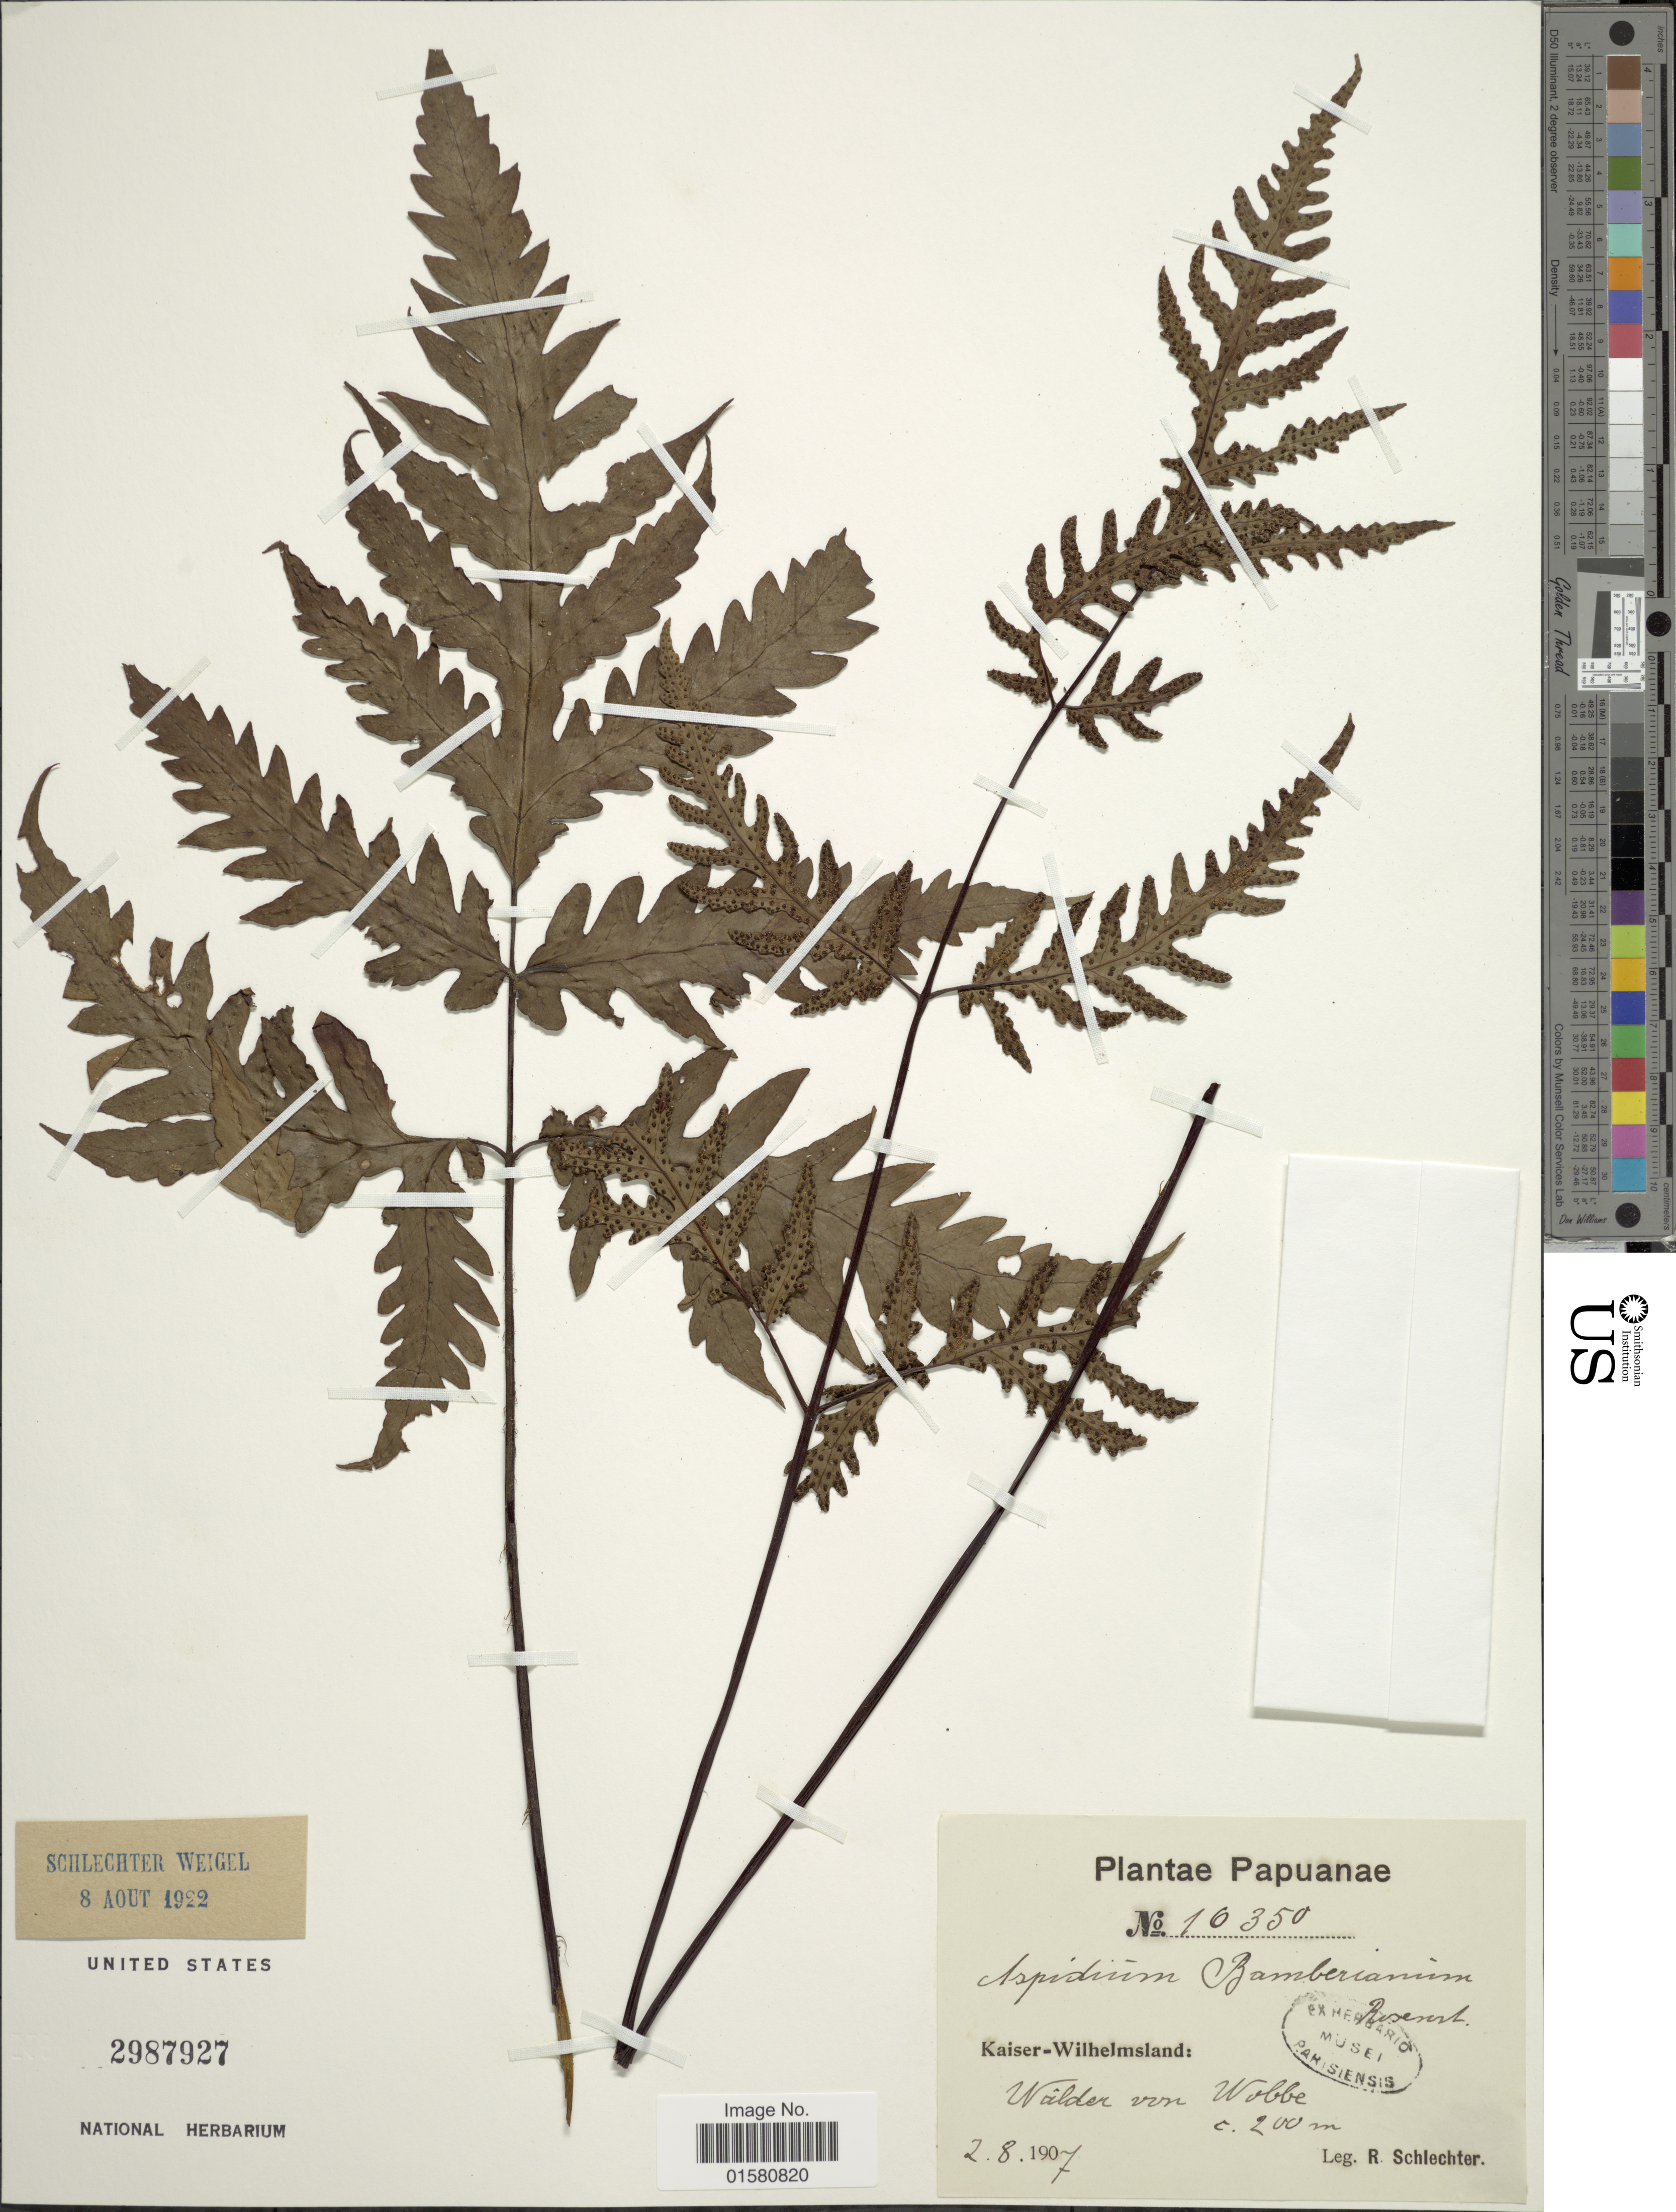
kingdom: Plantae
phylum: Tracheophyta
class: Polypodiopsida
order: Polypodiales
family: Tectariaceae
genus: Tectaria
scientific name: Tectaria bamleriana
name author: (Rosenst.) C. Chr.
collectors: F. R. R. Schlechter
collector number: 16350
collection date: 1907-08-02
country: Papua New Guinea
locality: Kaiser Wilhelmsland: waldsi von Wobbe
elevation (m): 200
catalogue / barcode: US 2987927